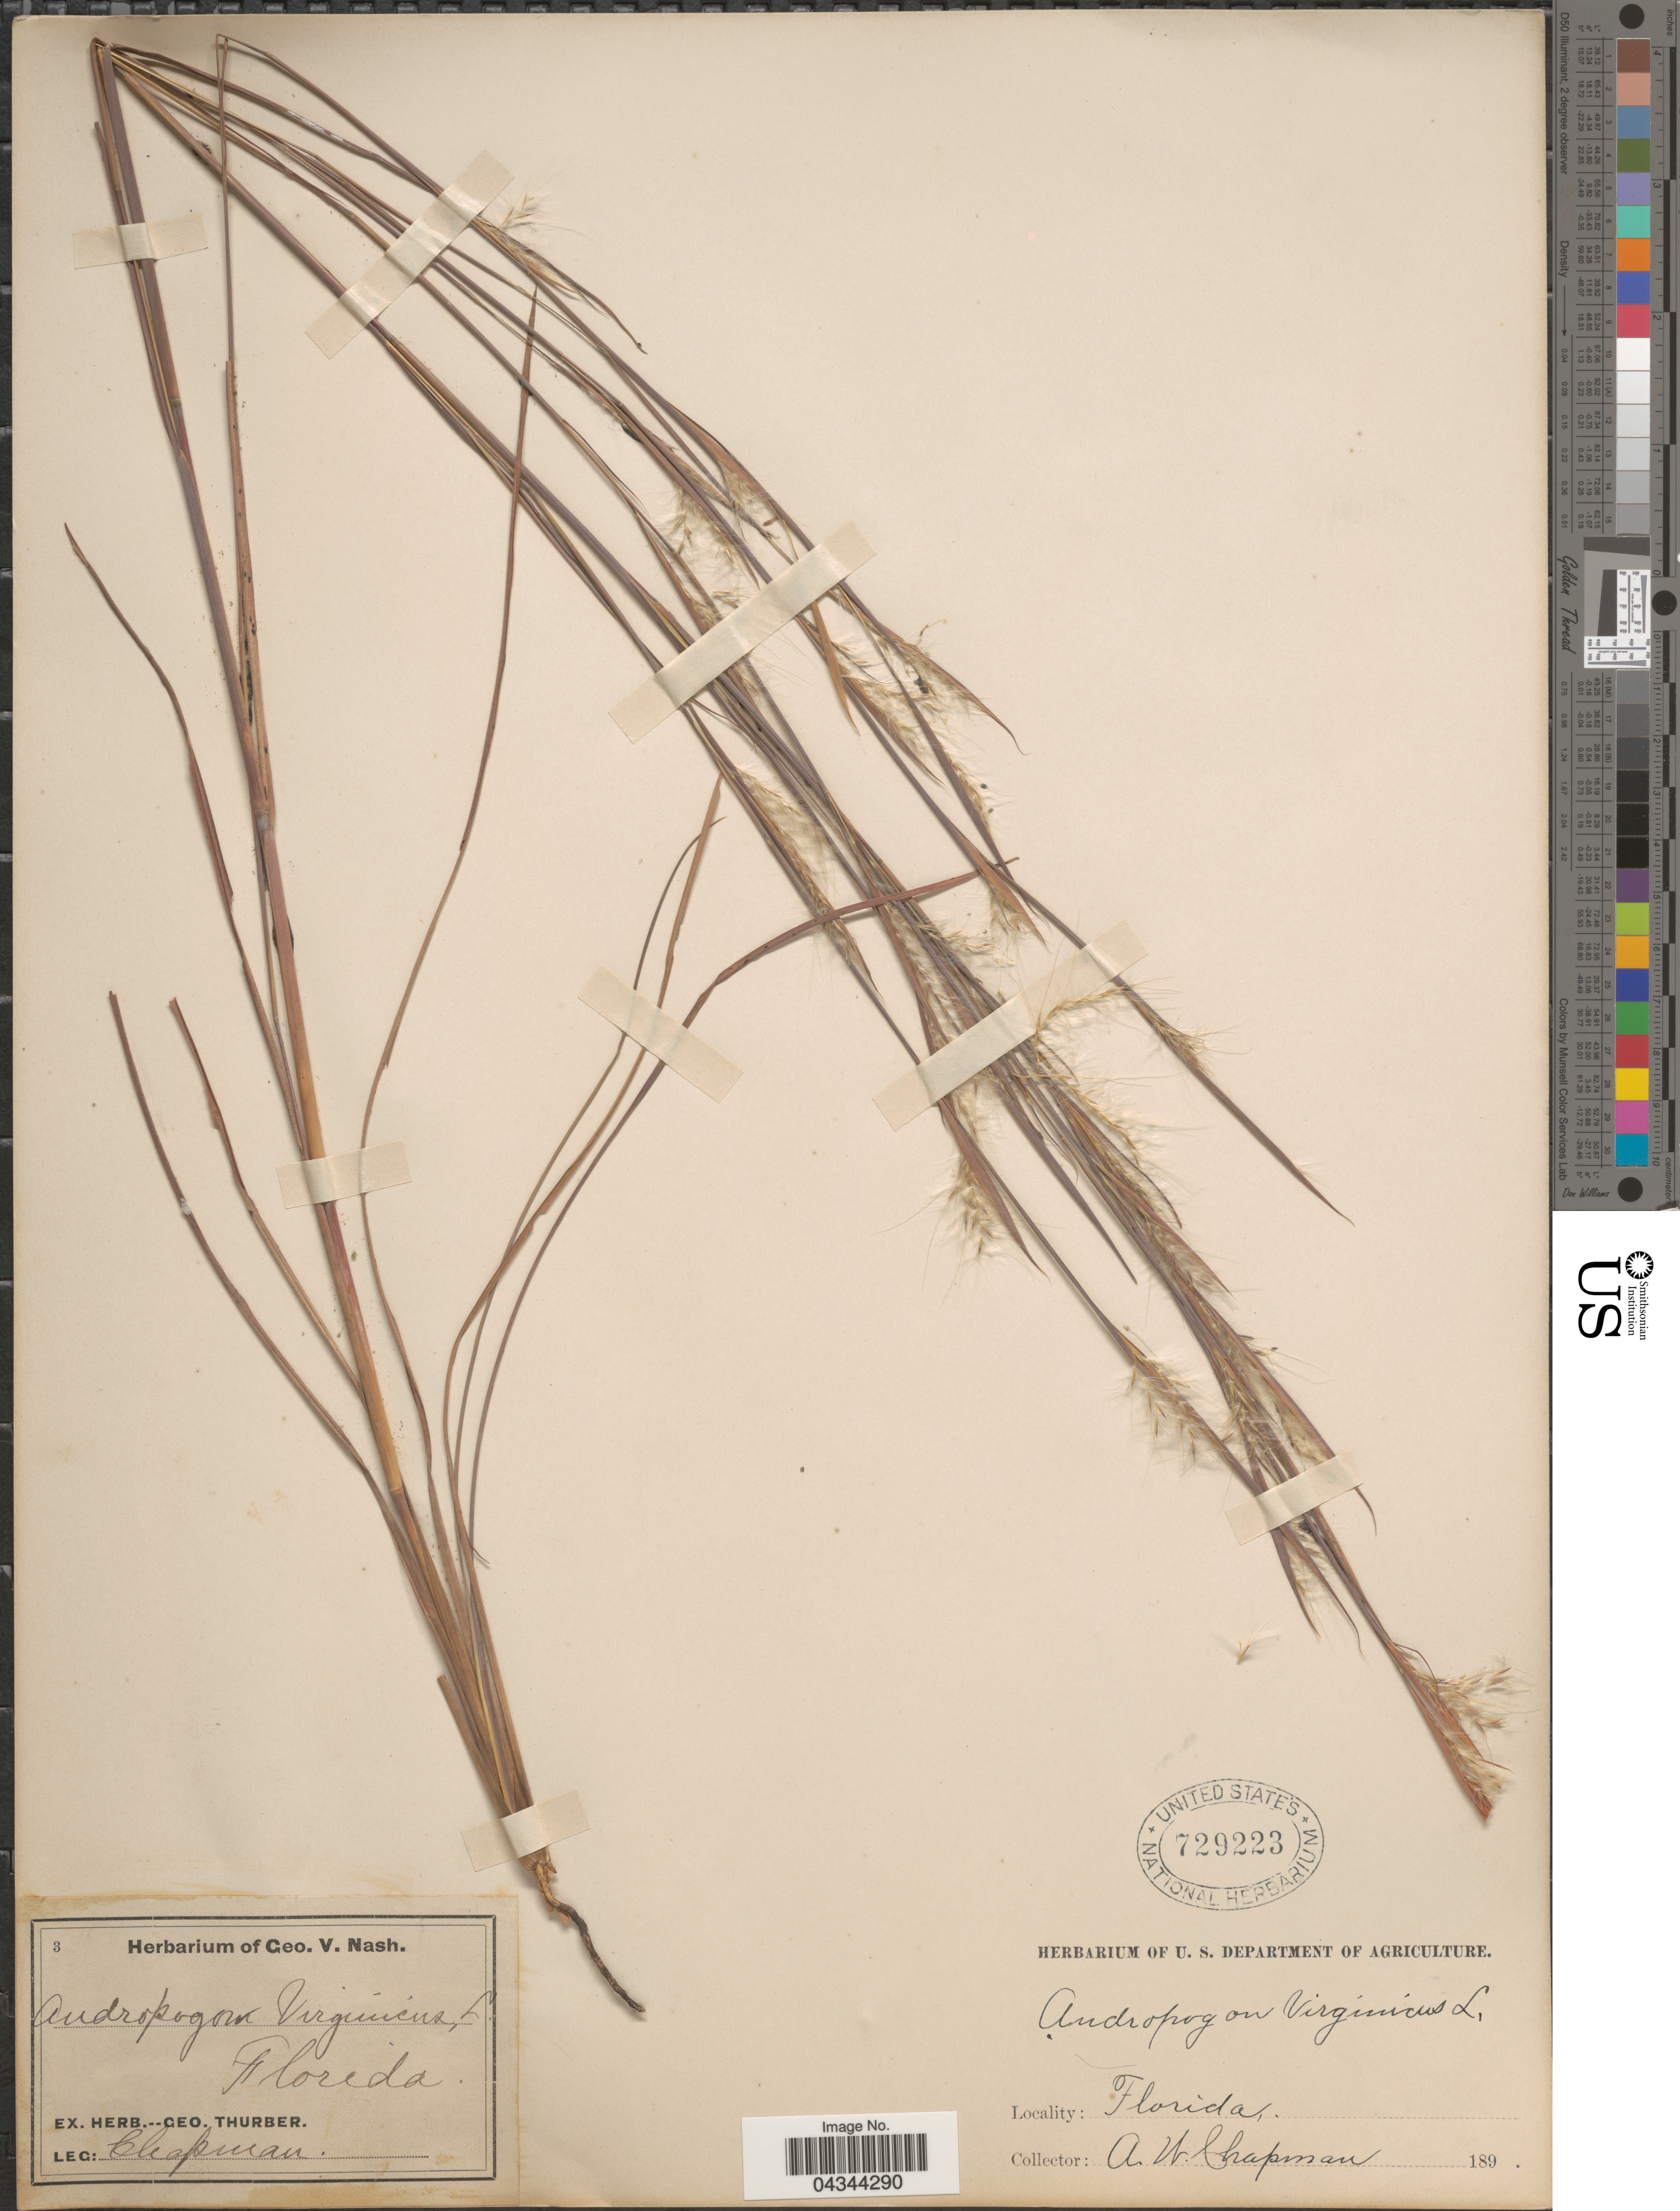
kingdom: Plantae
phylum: Tracheophyta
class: Liliopsida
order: Poales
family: Poaceae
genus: Andropogon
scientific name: Andropogon virginicus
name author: L.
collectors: A. W. Chapman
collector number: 3?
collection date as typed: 189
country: United States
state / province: Florida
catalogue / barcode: US 729223